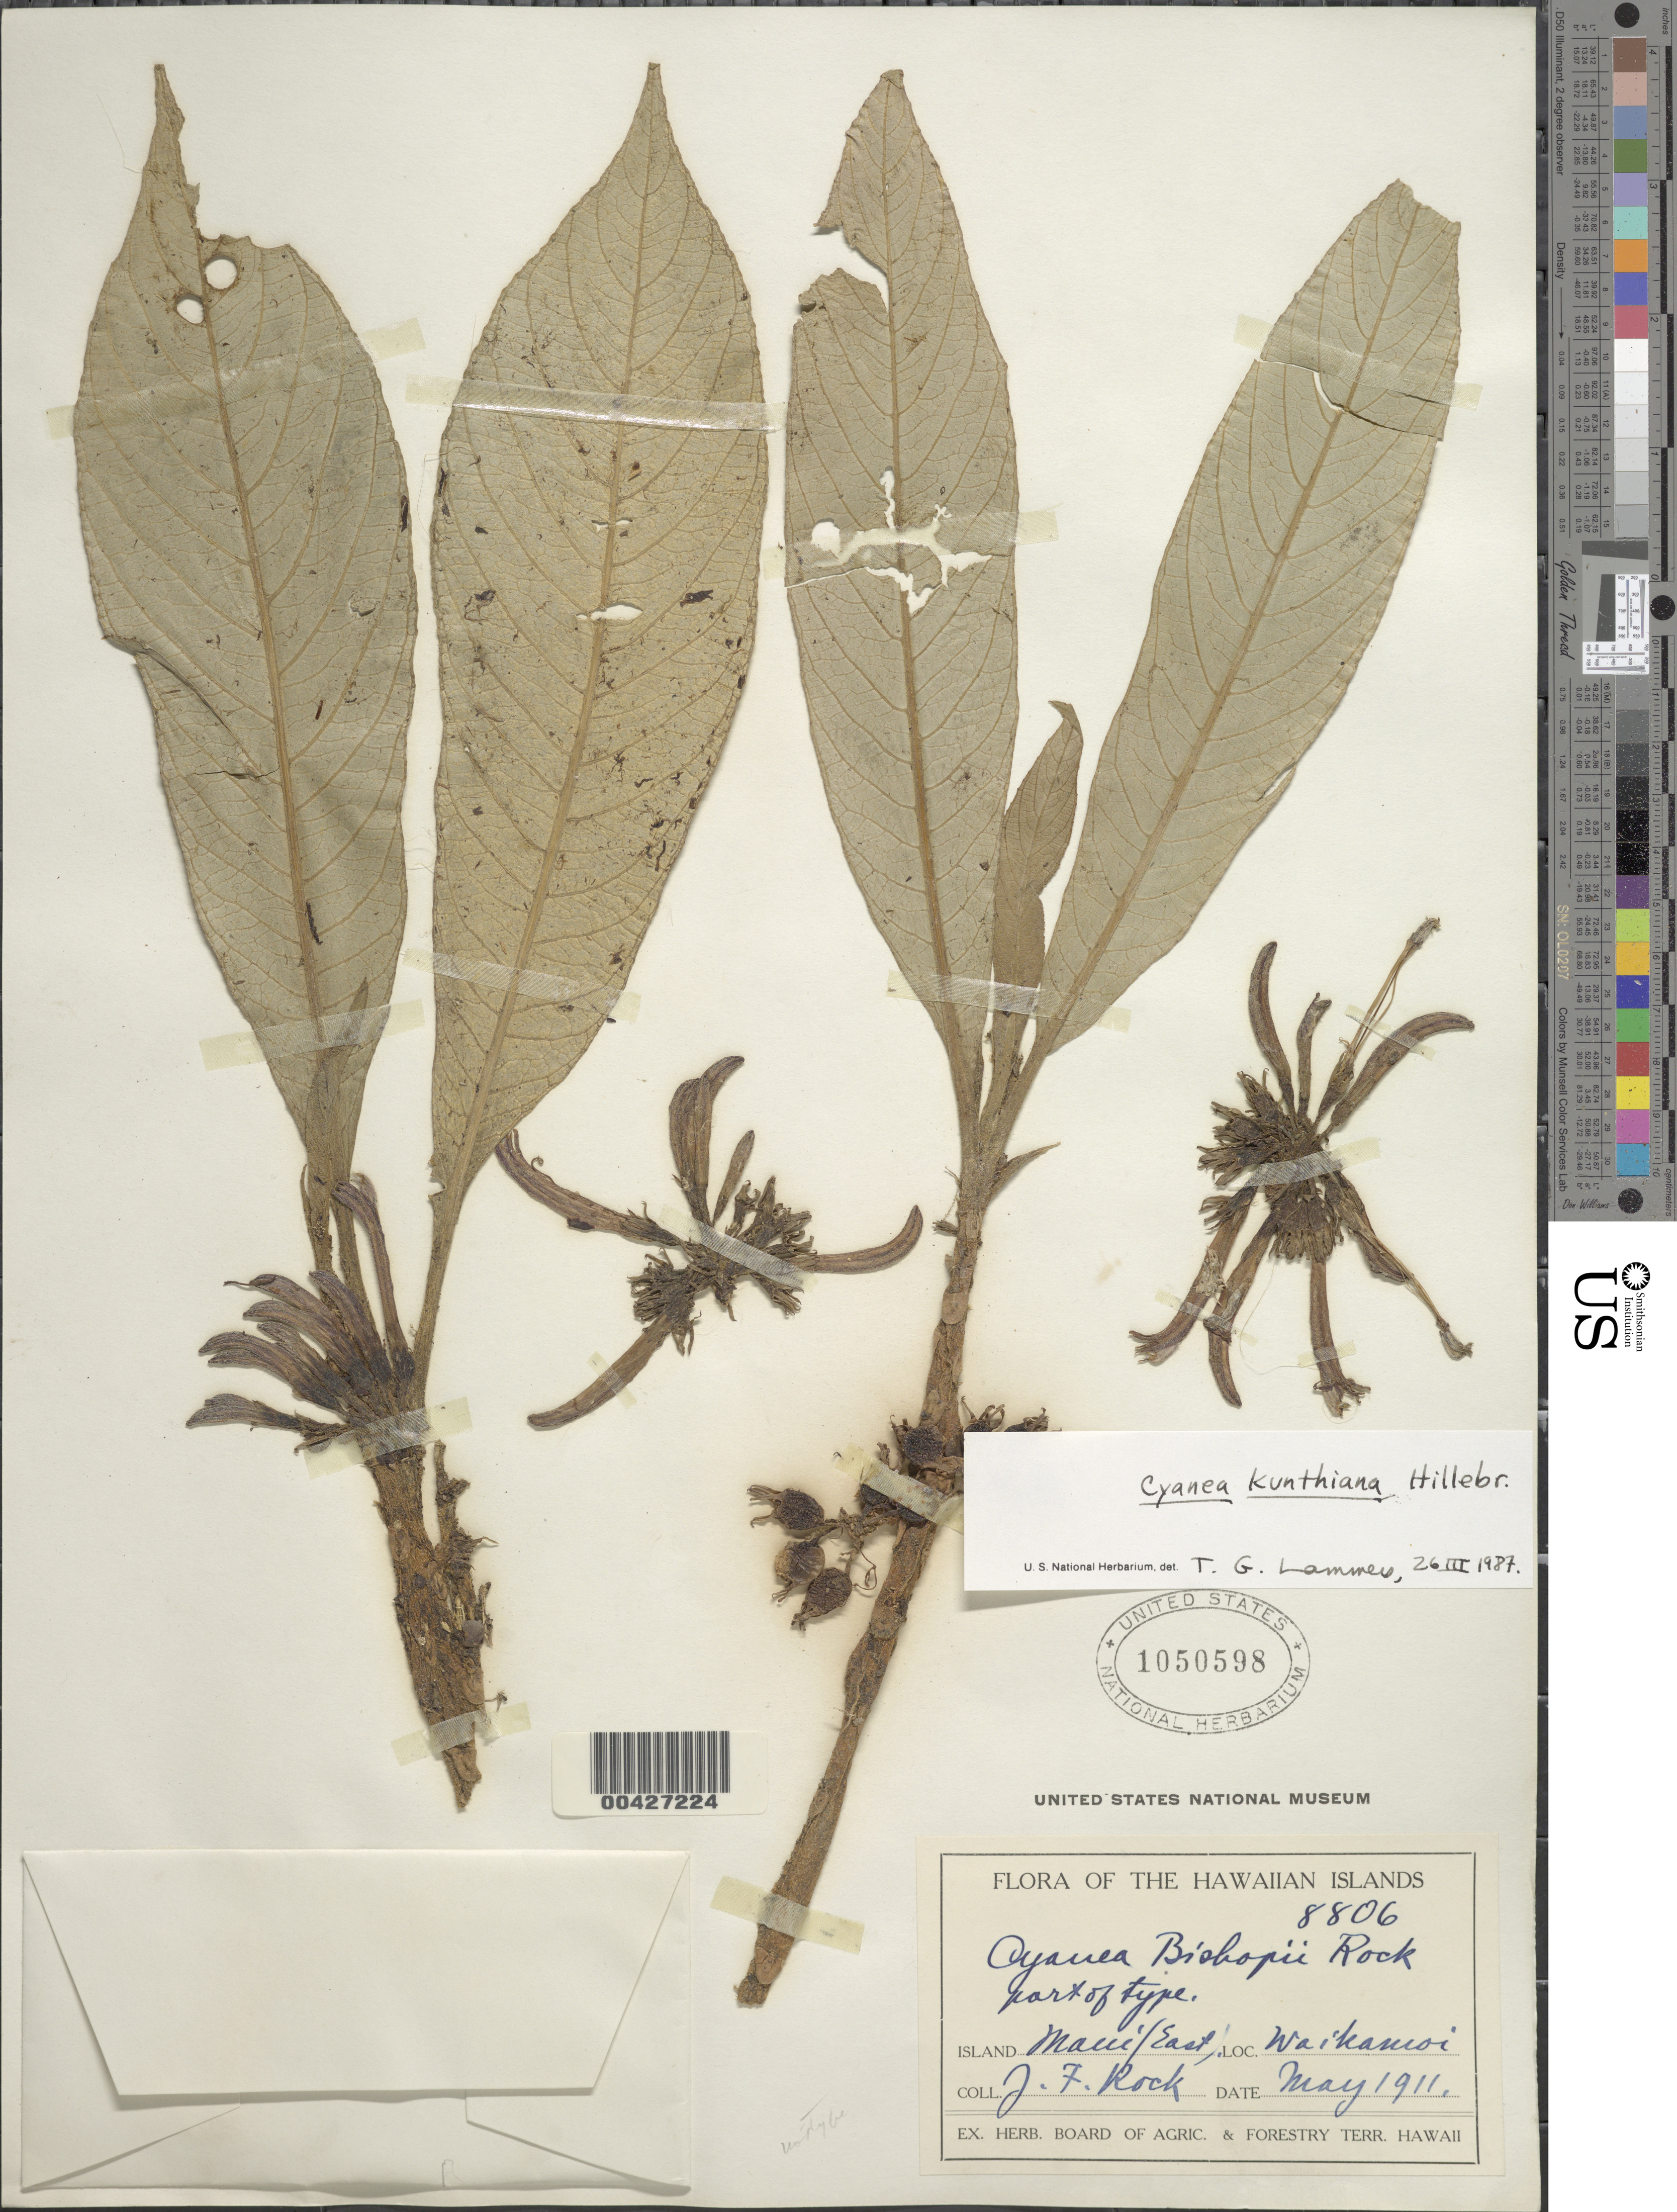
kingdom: Plantae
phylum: Tracheophyta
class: Magnoliopsida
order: Asterales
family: Campanulaceae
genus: Cyanea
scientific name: Cyanea kunthiana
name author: (Gaudich.) Hillebr.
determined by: Lammers, T. G.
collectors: J. F. Rock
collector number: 8806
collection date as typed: May 1911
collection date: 1911-05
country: United States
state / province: Hawaii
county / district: Maui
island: Maui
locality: E Maui, Waikamoi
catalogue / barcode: US 1050598